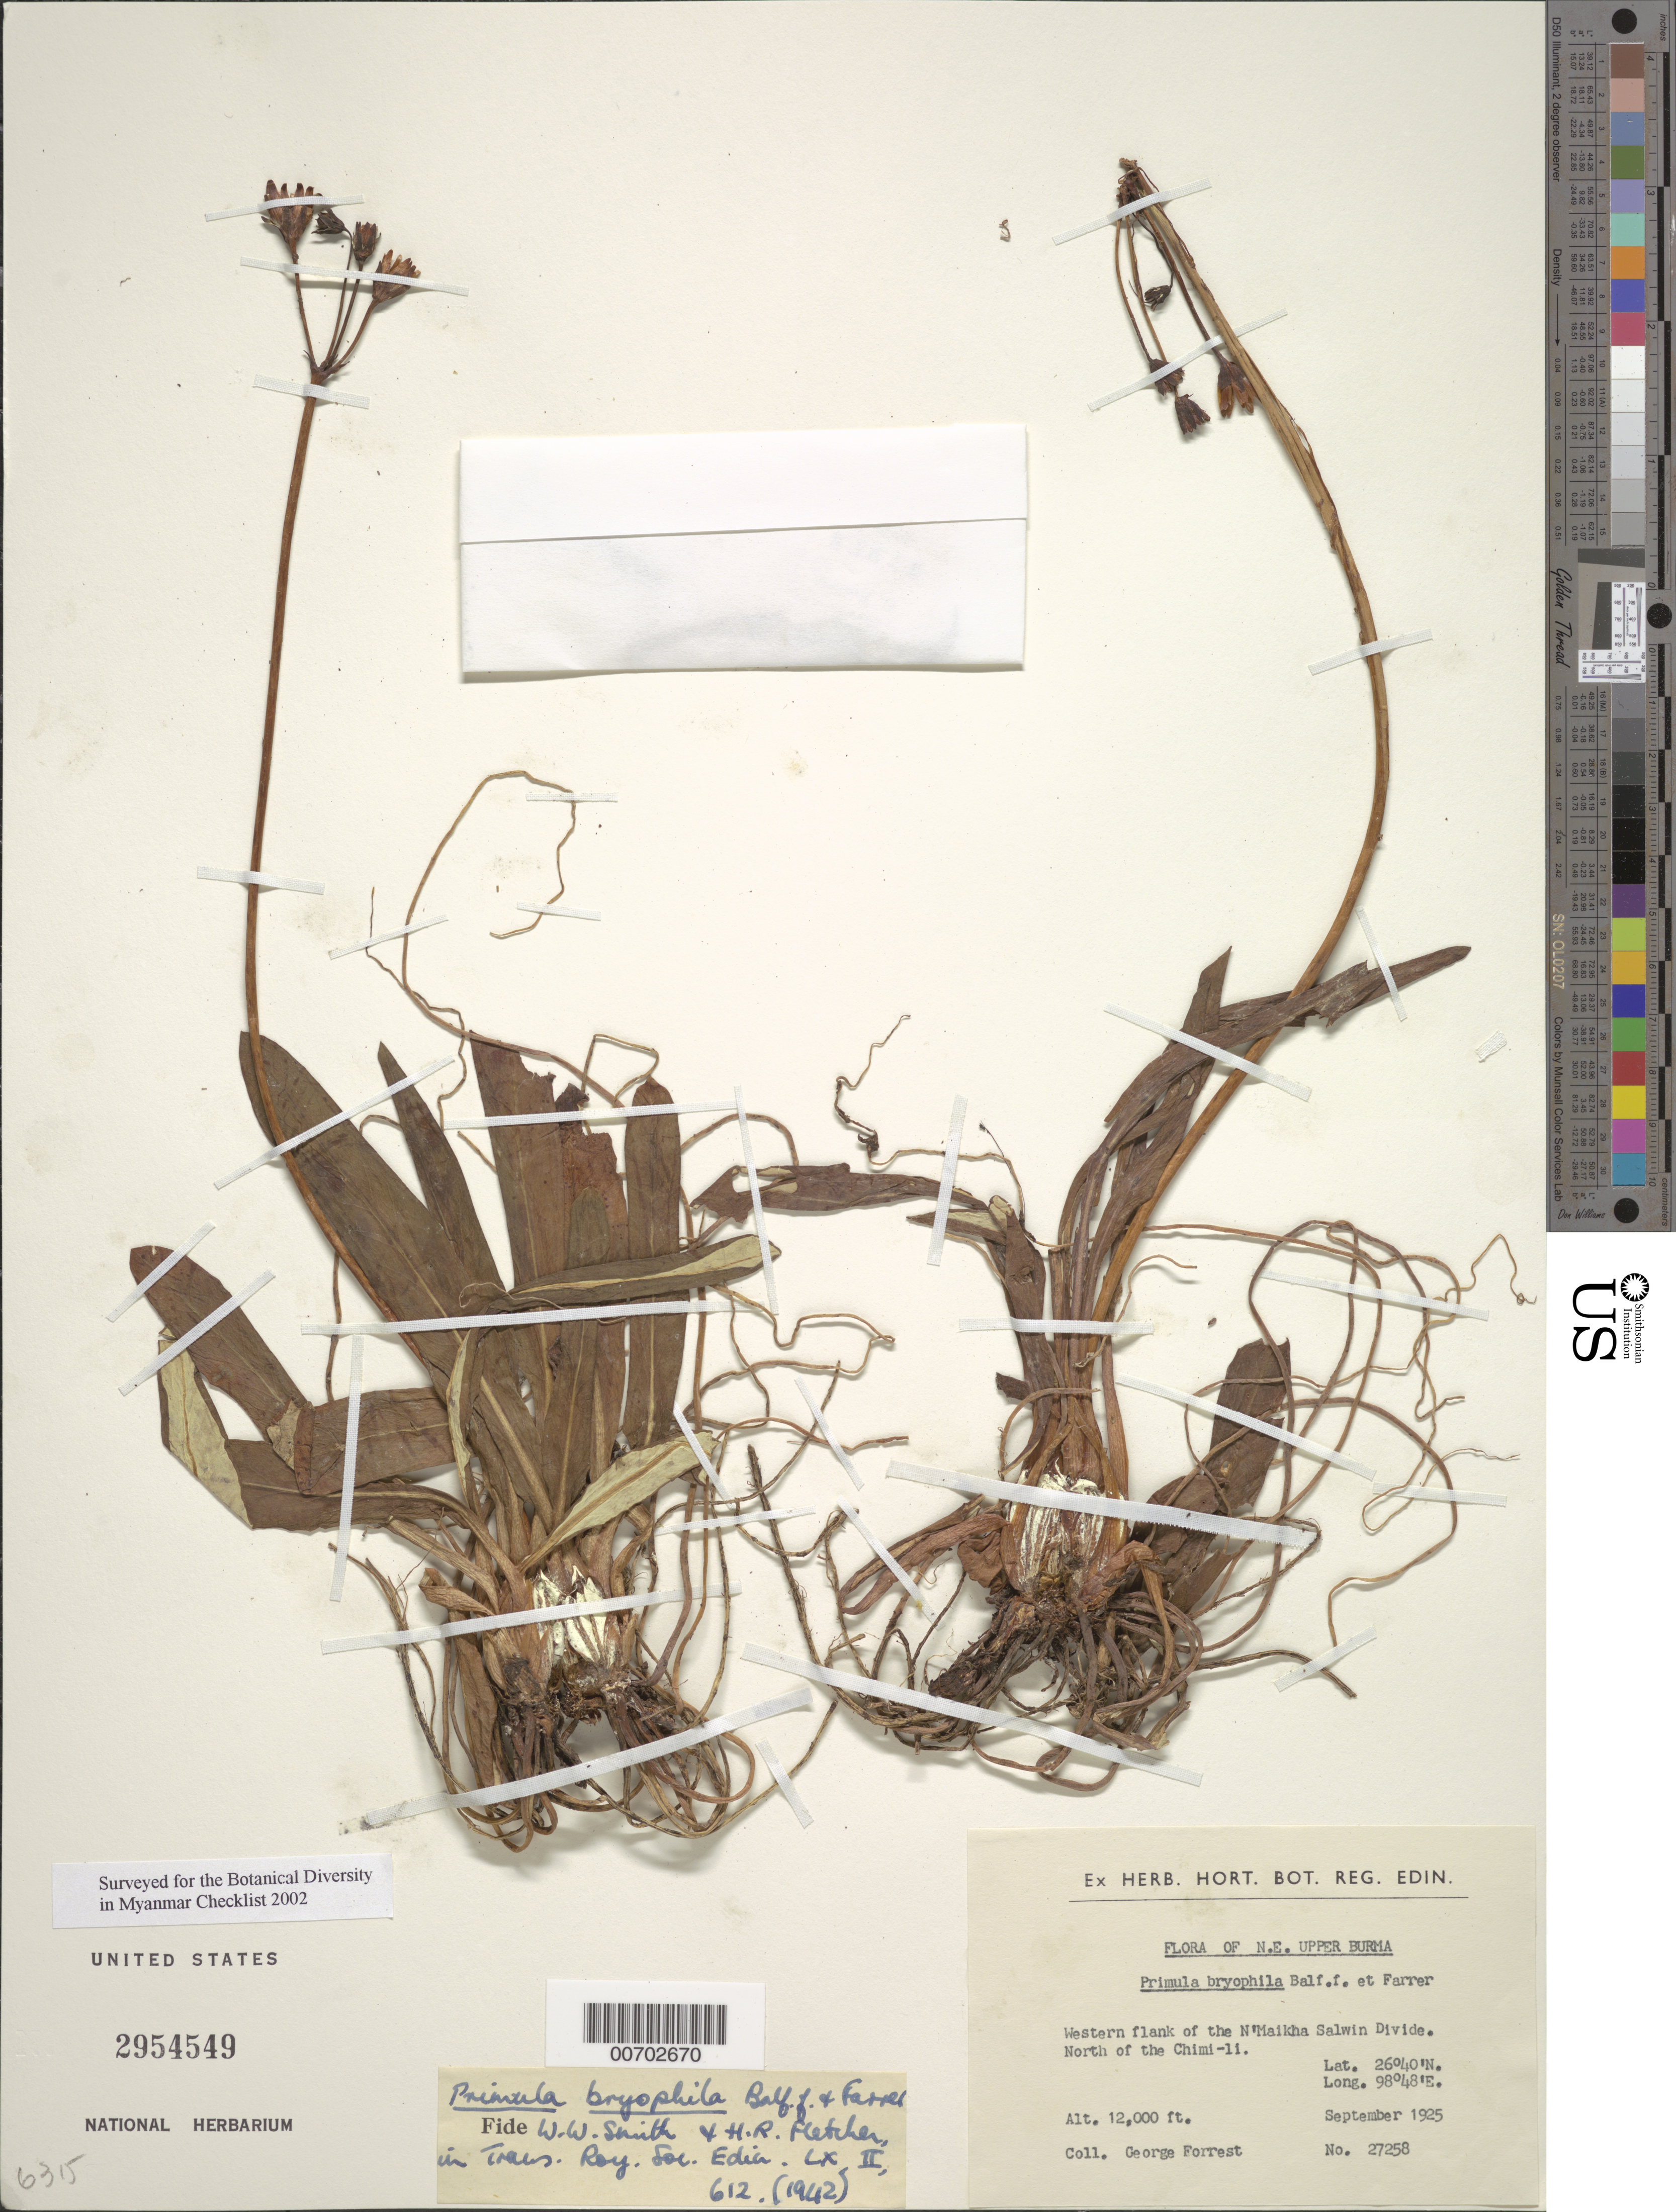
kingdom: Plantae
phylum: Tracheophyta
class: Magnoliopsida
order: Ericales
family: Primulaceae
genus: Primula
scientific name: Primula bryophila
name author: Balf. f. & Farrer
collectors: G. Forrest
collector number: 27258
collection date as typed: Sep 1925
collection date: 1925-09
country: Myanmar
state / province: Kachin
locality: N'Maikha-Salwin Divide, W flank, Chimi-li, N of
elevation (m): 3658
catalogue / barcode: US 2954549